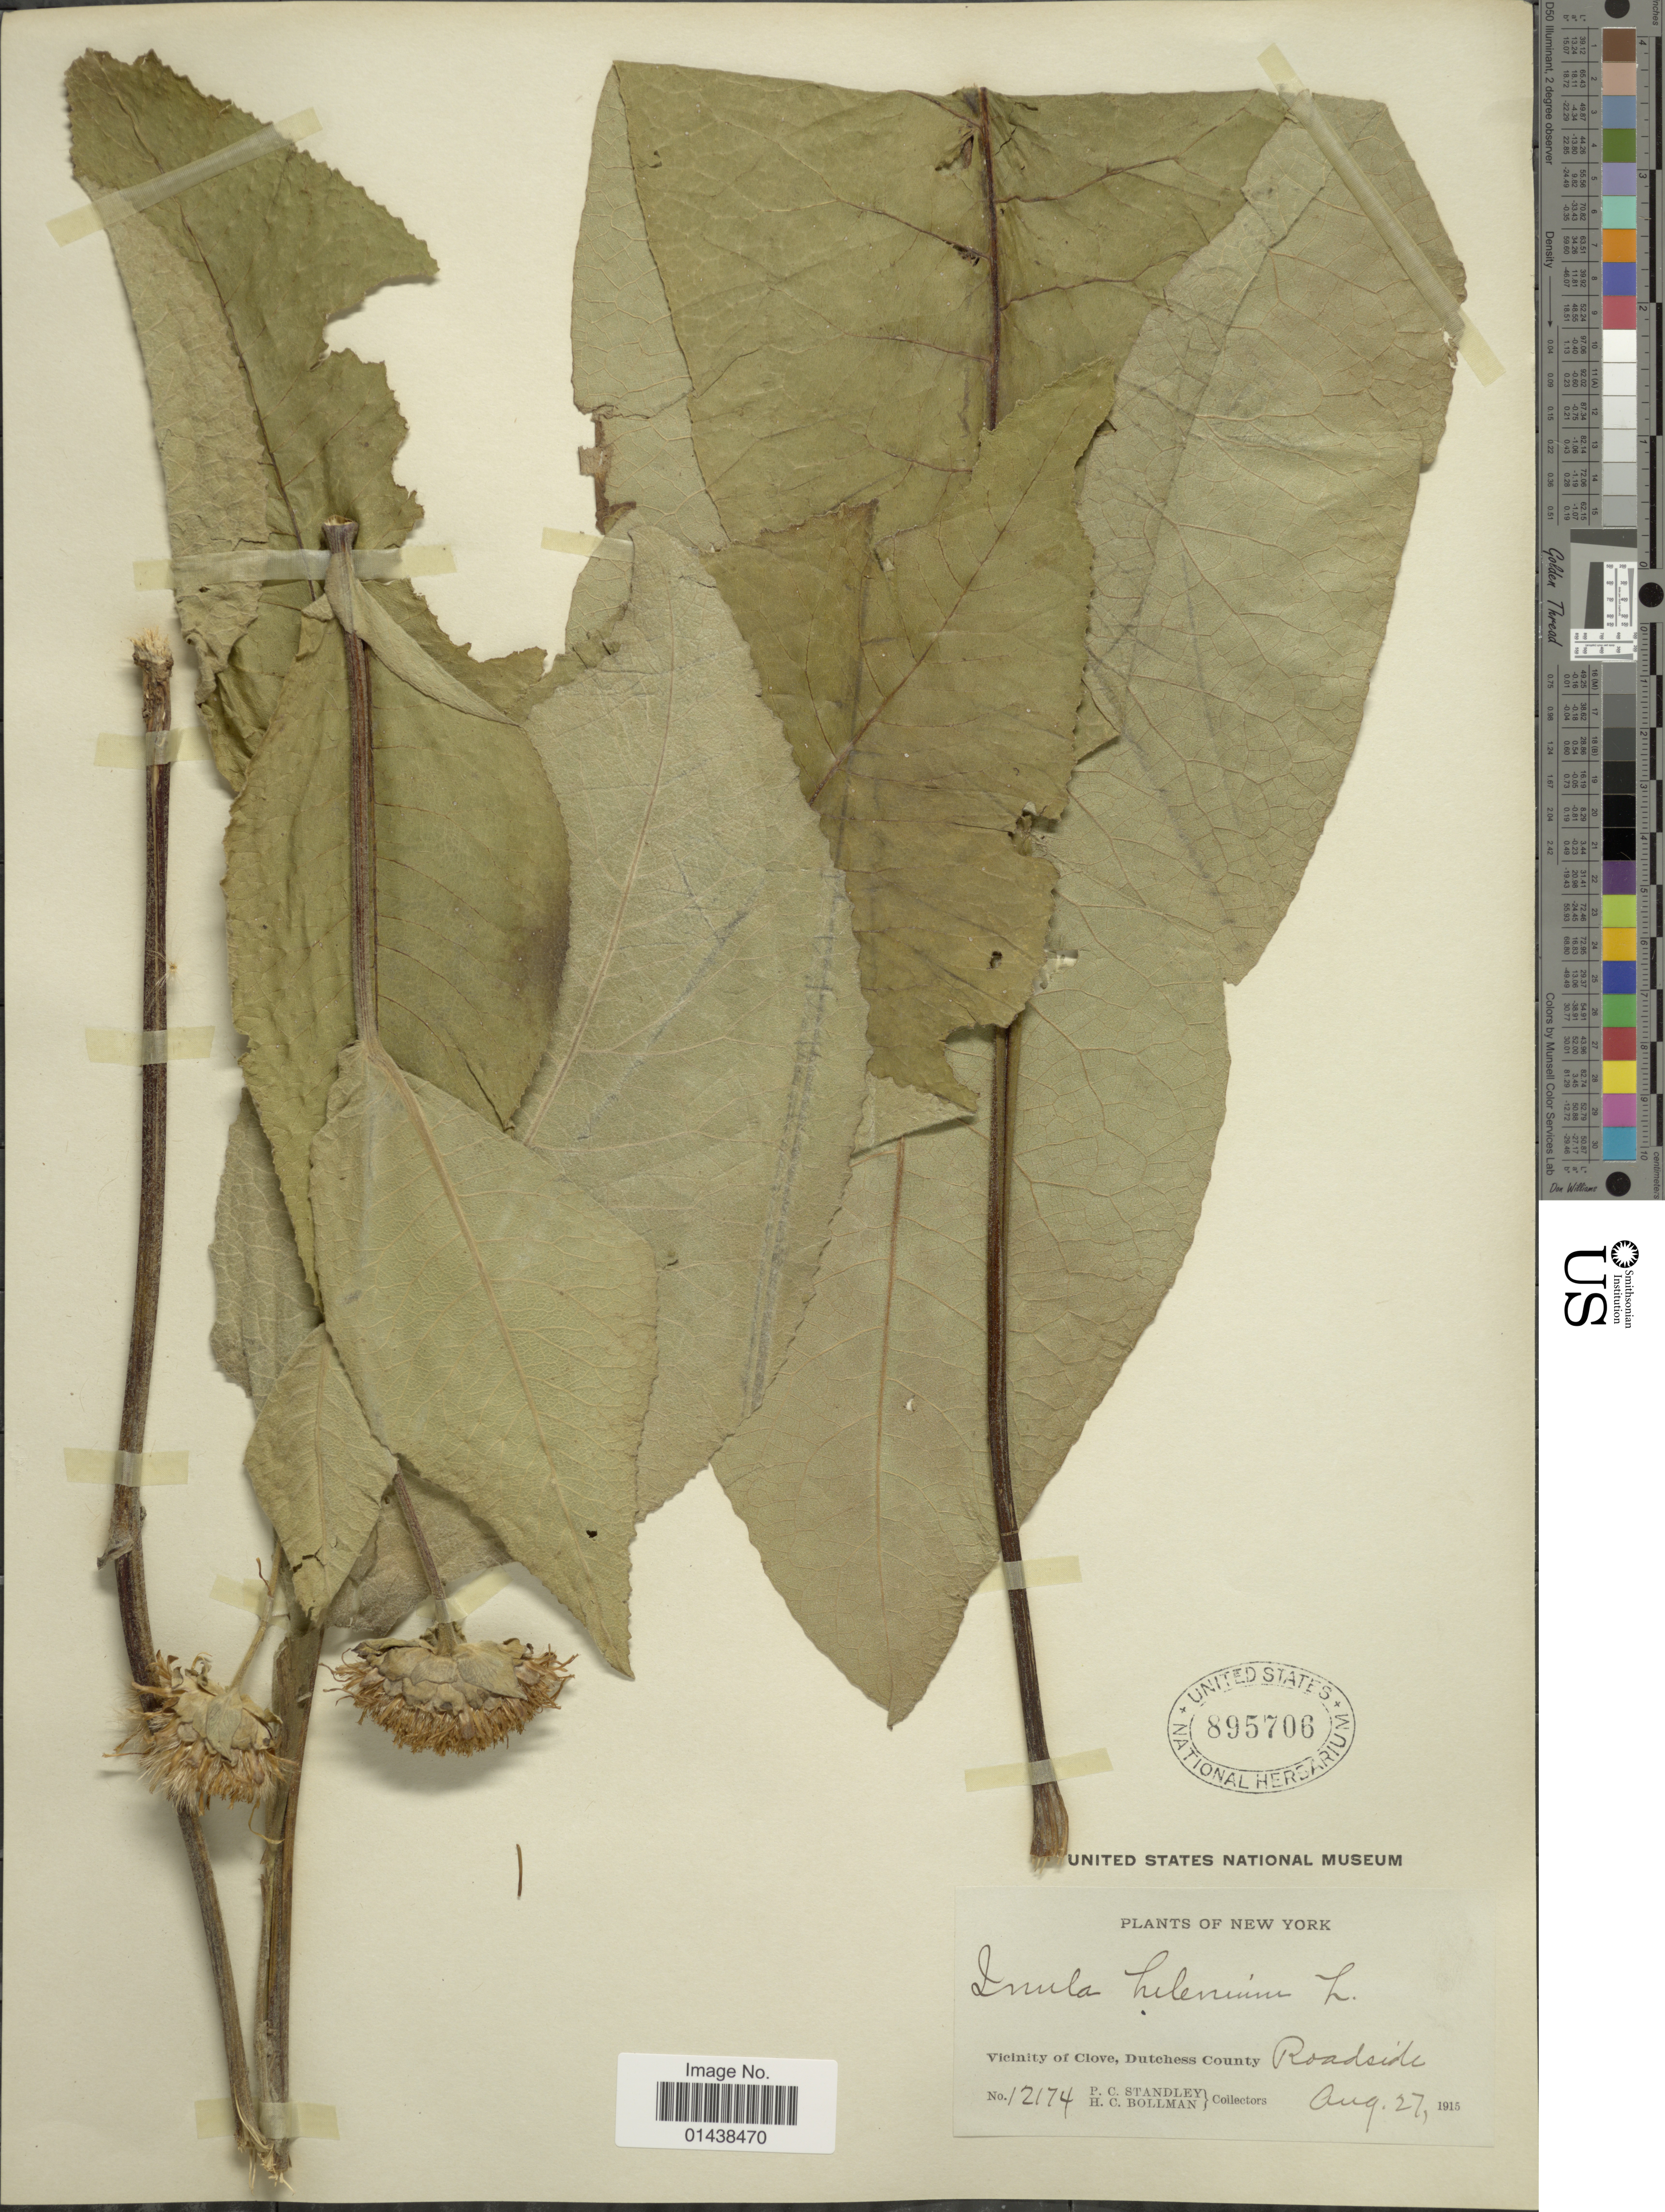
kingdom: Plantae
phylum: Tracheophyta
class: Magnoliopsida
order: Asterales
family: Asteraceae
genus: Inula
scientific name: Inula helenium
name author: L.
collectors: P. C. Standley & H. C. Bollman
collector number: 12174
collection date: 1915-08-27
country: United States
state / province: New York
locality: Vicinity of Clove, Dutchess County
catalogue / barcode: US 895706